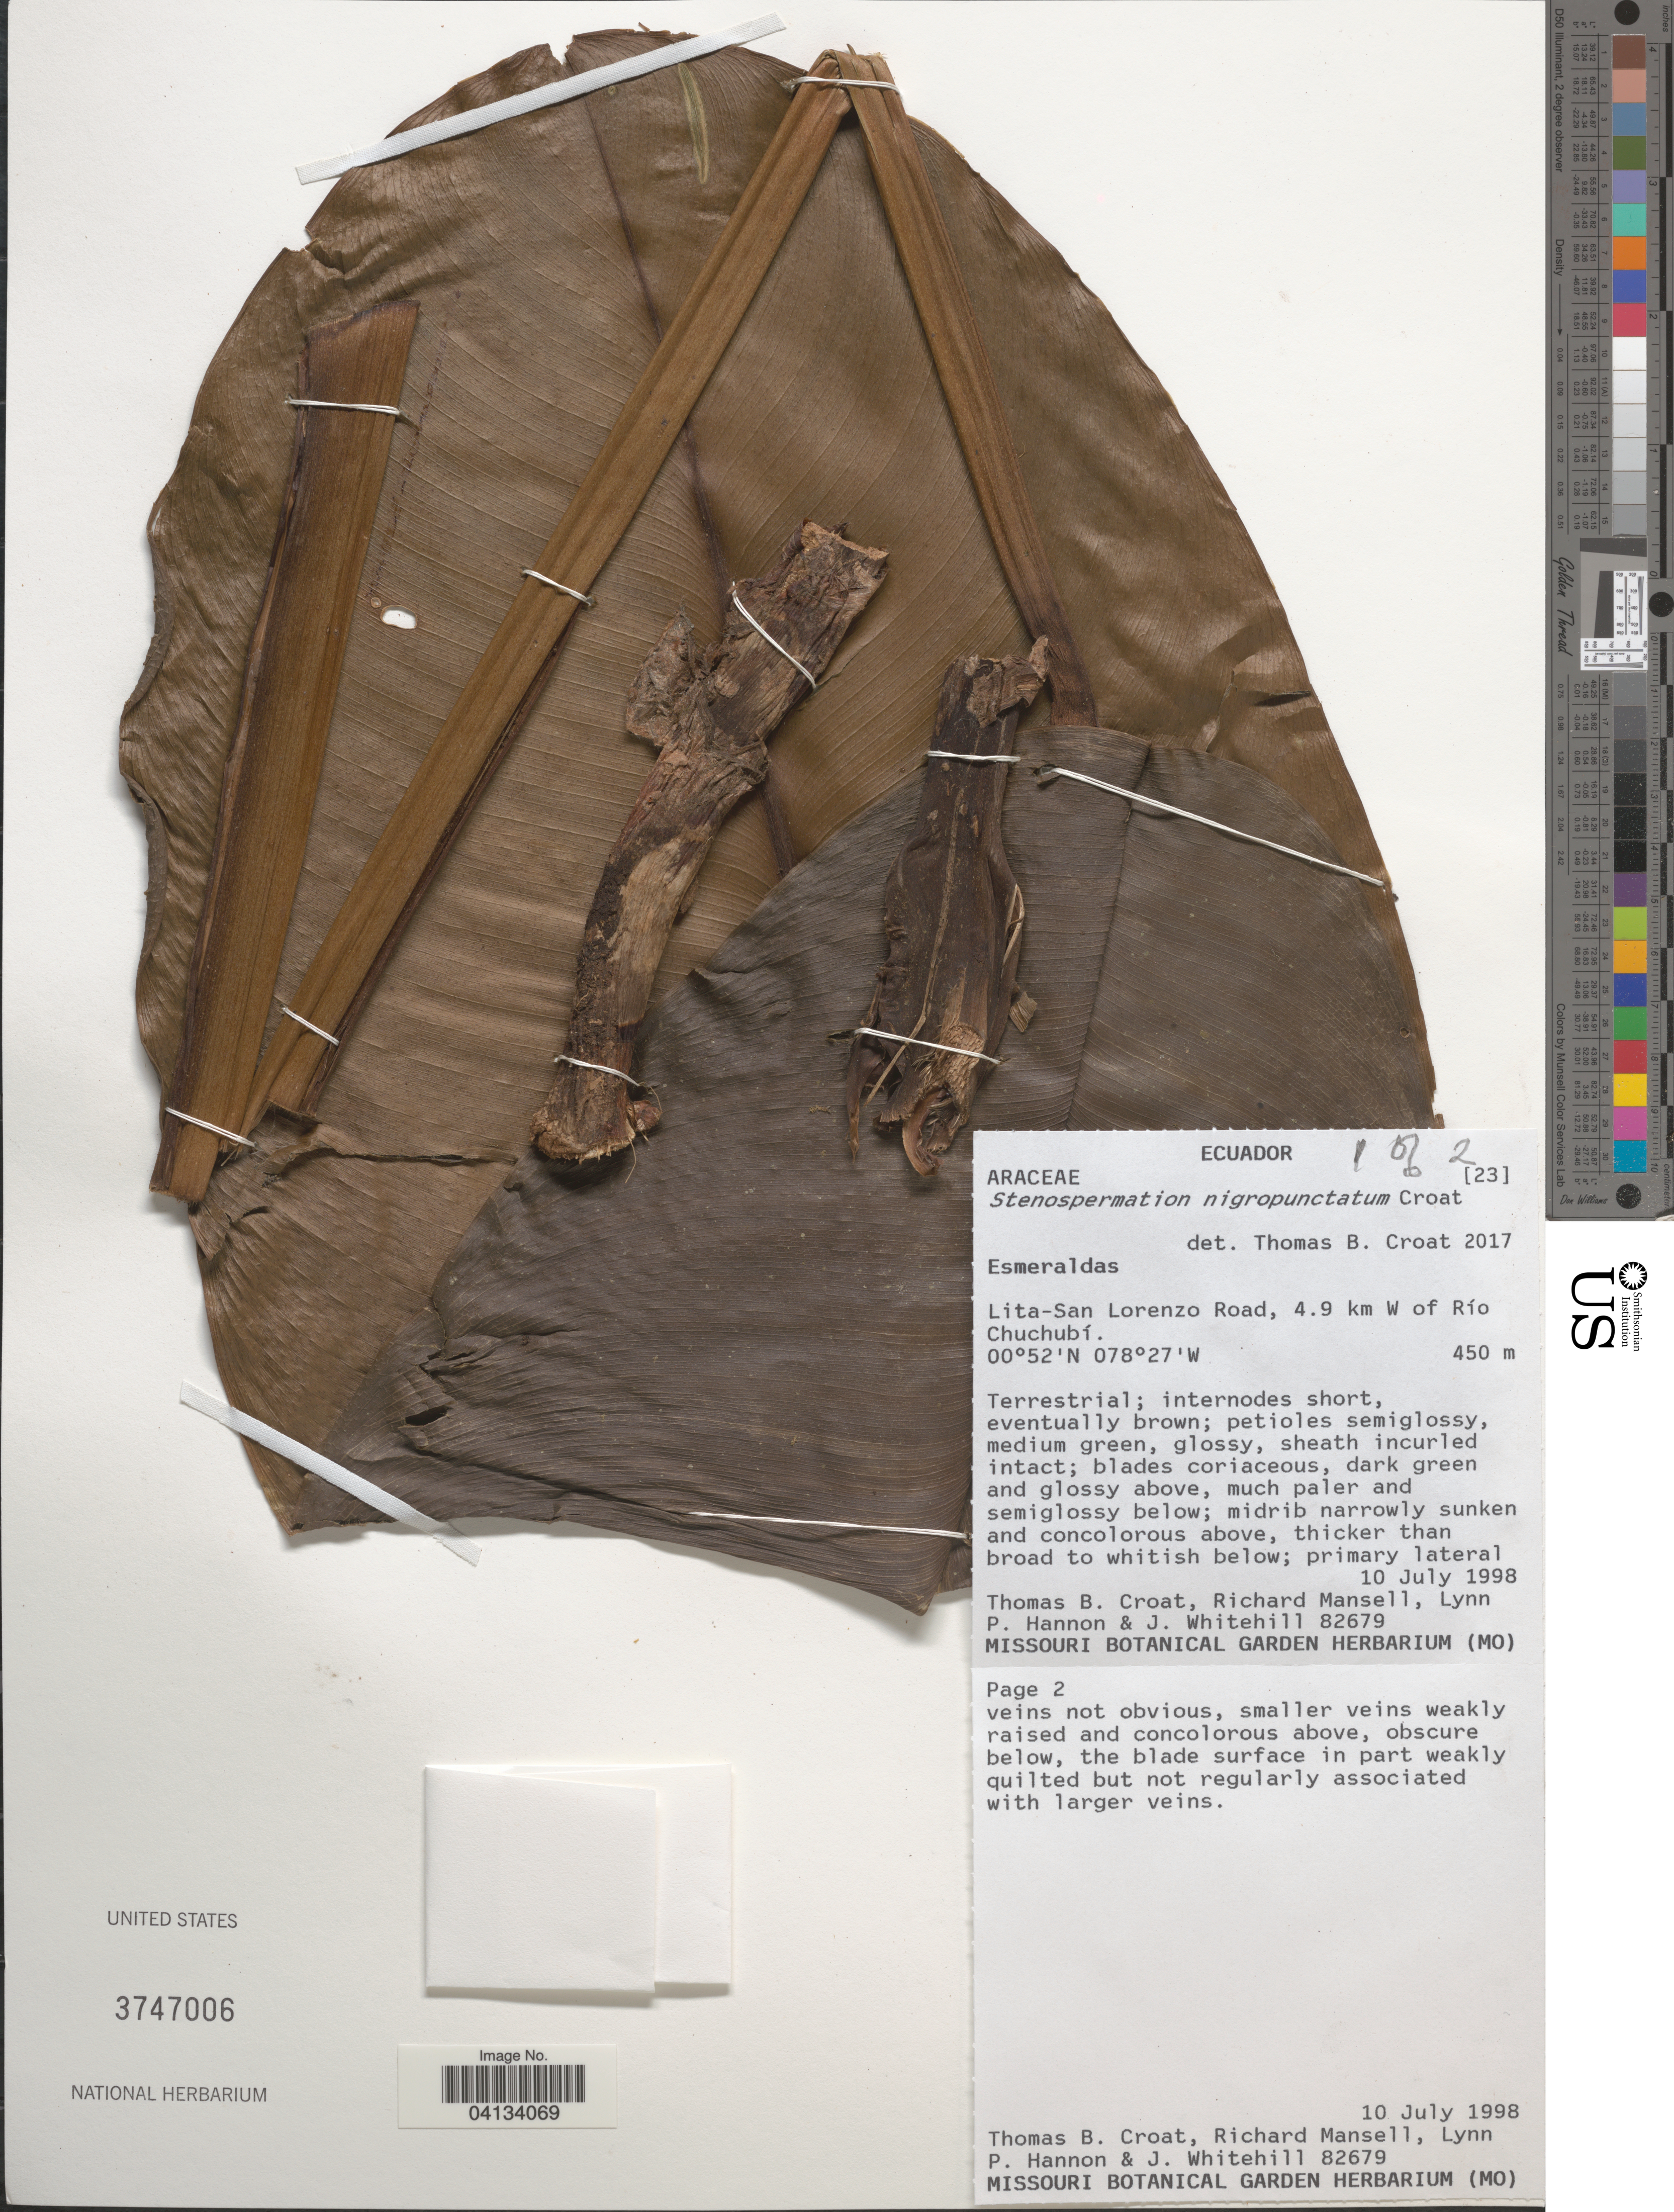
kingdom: Plantae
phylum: Tracheophyta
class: Liliopsida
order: Alismatales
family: Araceae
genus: Stenospermation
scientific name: Stenospermation nigropunctatum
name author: Croat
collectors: T. B. Croat, R. Mansell, L. Hannon & J. Whitehill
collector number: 82679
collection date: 1998-07-10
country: Ecuador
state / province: Esmeraldas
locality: Lita-San Lorenzo Road, 4.9 km W of Río Chuchubí.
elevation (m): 450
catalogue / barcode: US 3747006